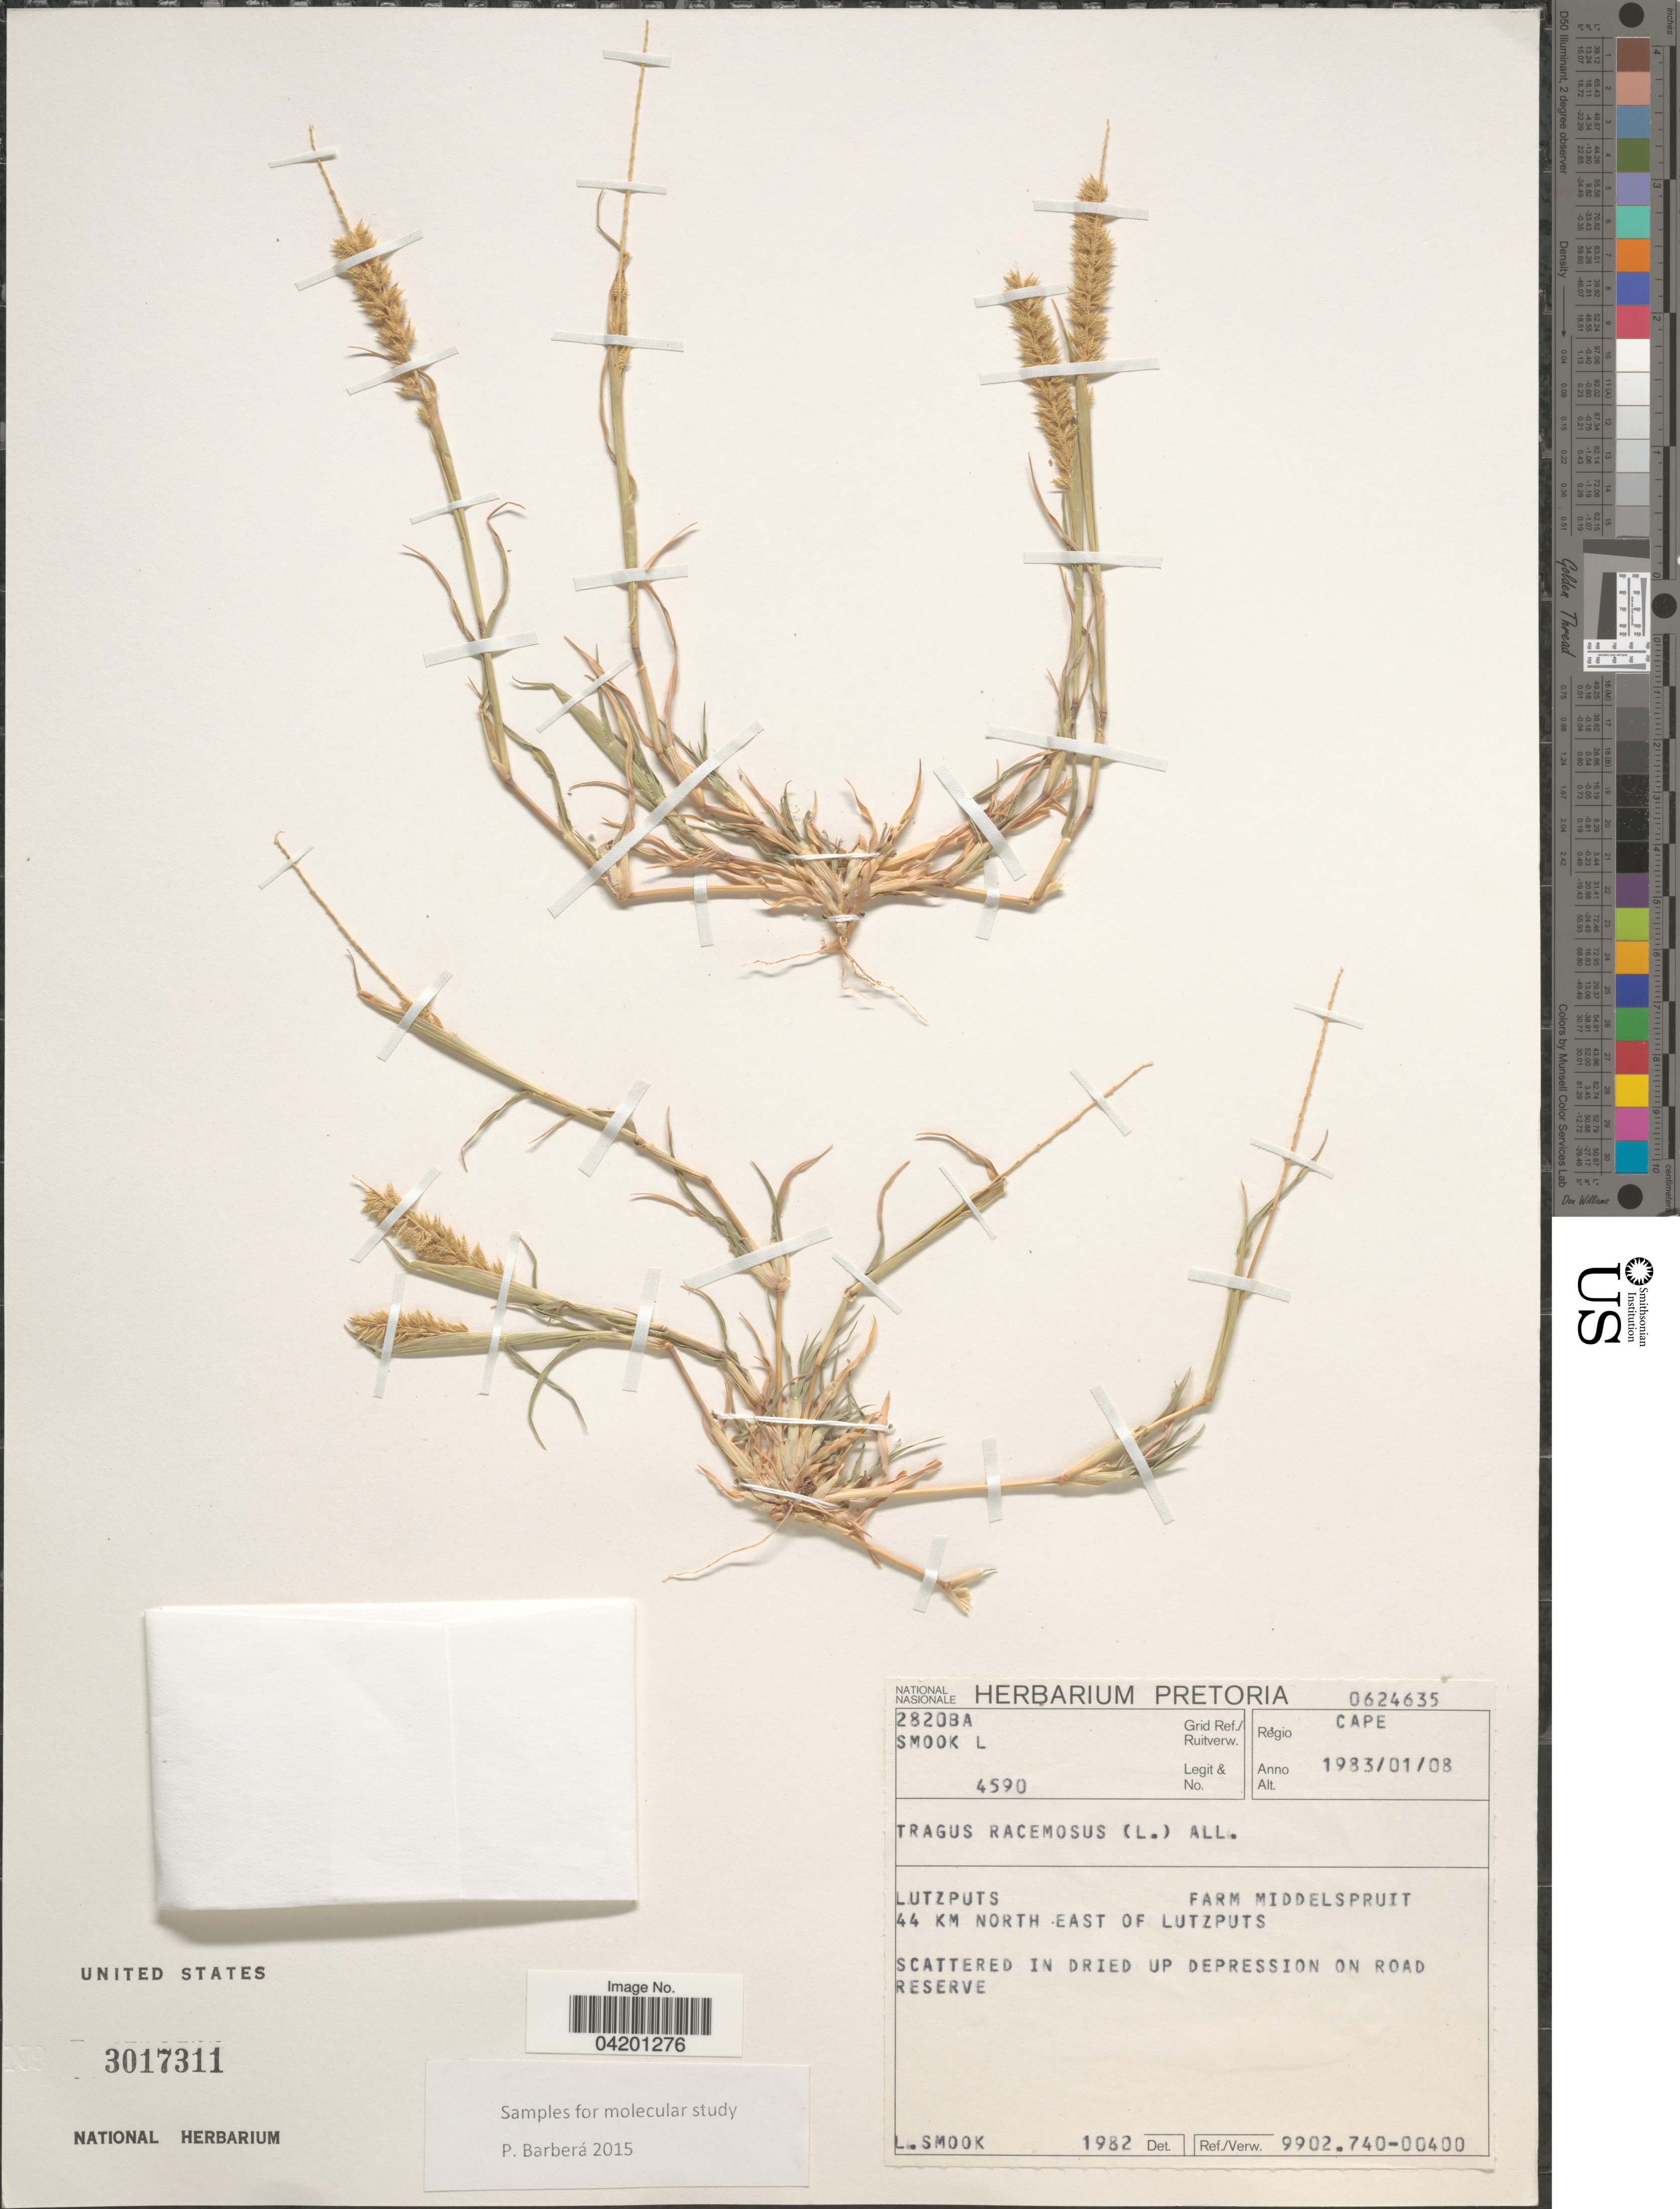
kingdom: Plantae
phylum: Tracheophyta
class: Liliopsida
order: Poales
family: Poaceae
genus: Tragus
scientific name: Tragus racemosus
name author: (L.) All.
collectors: L. Smook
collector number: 4590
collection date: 1983-01-08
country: South Africa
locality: Grid Ref./Ruitverw. 2820BA. Regio Cape. Lutzputs Farm Middelspruit. 44 km north east of Lutzputs.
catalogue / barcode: US 3017311